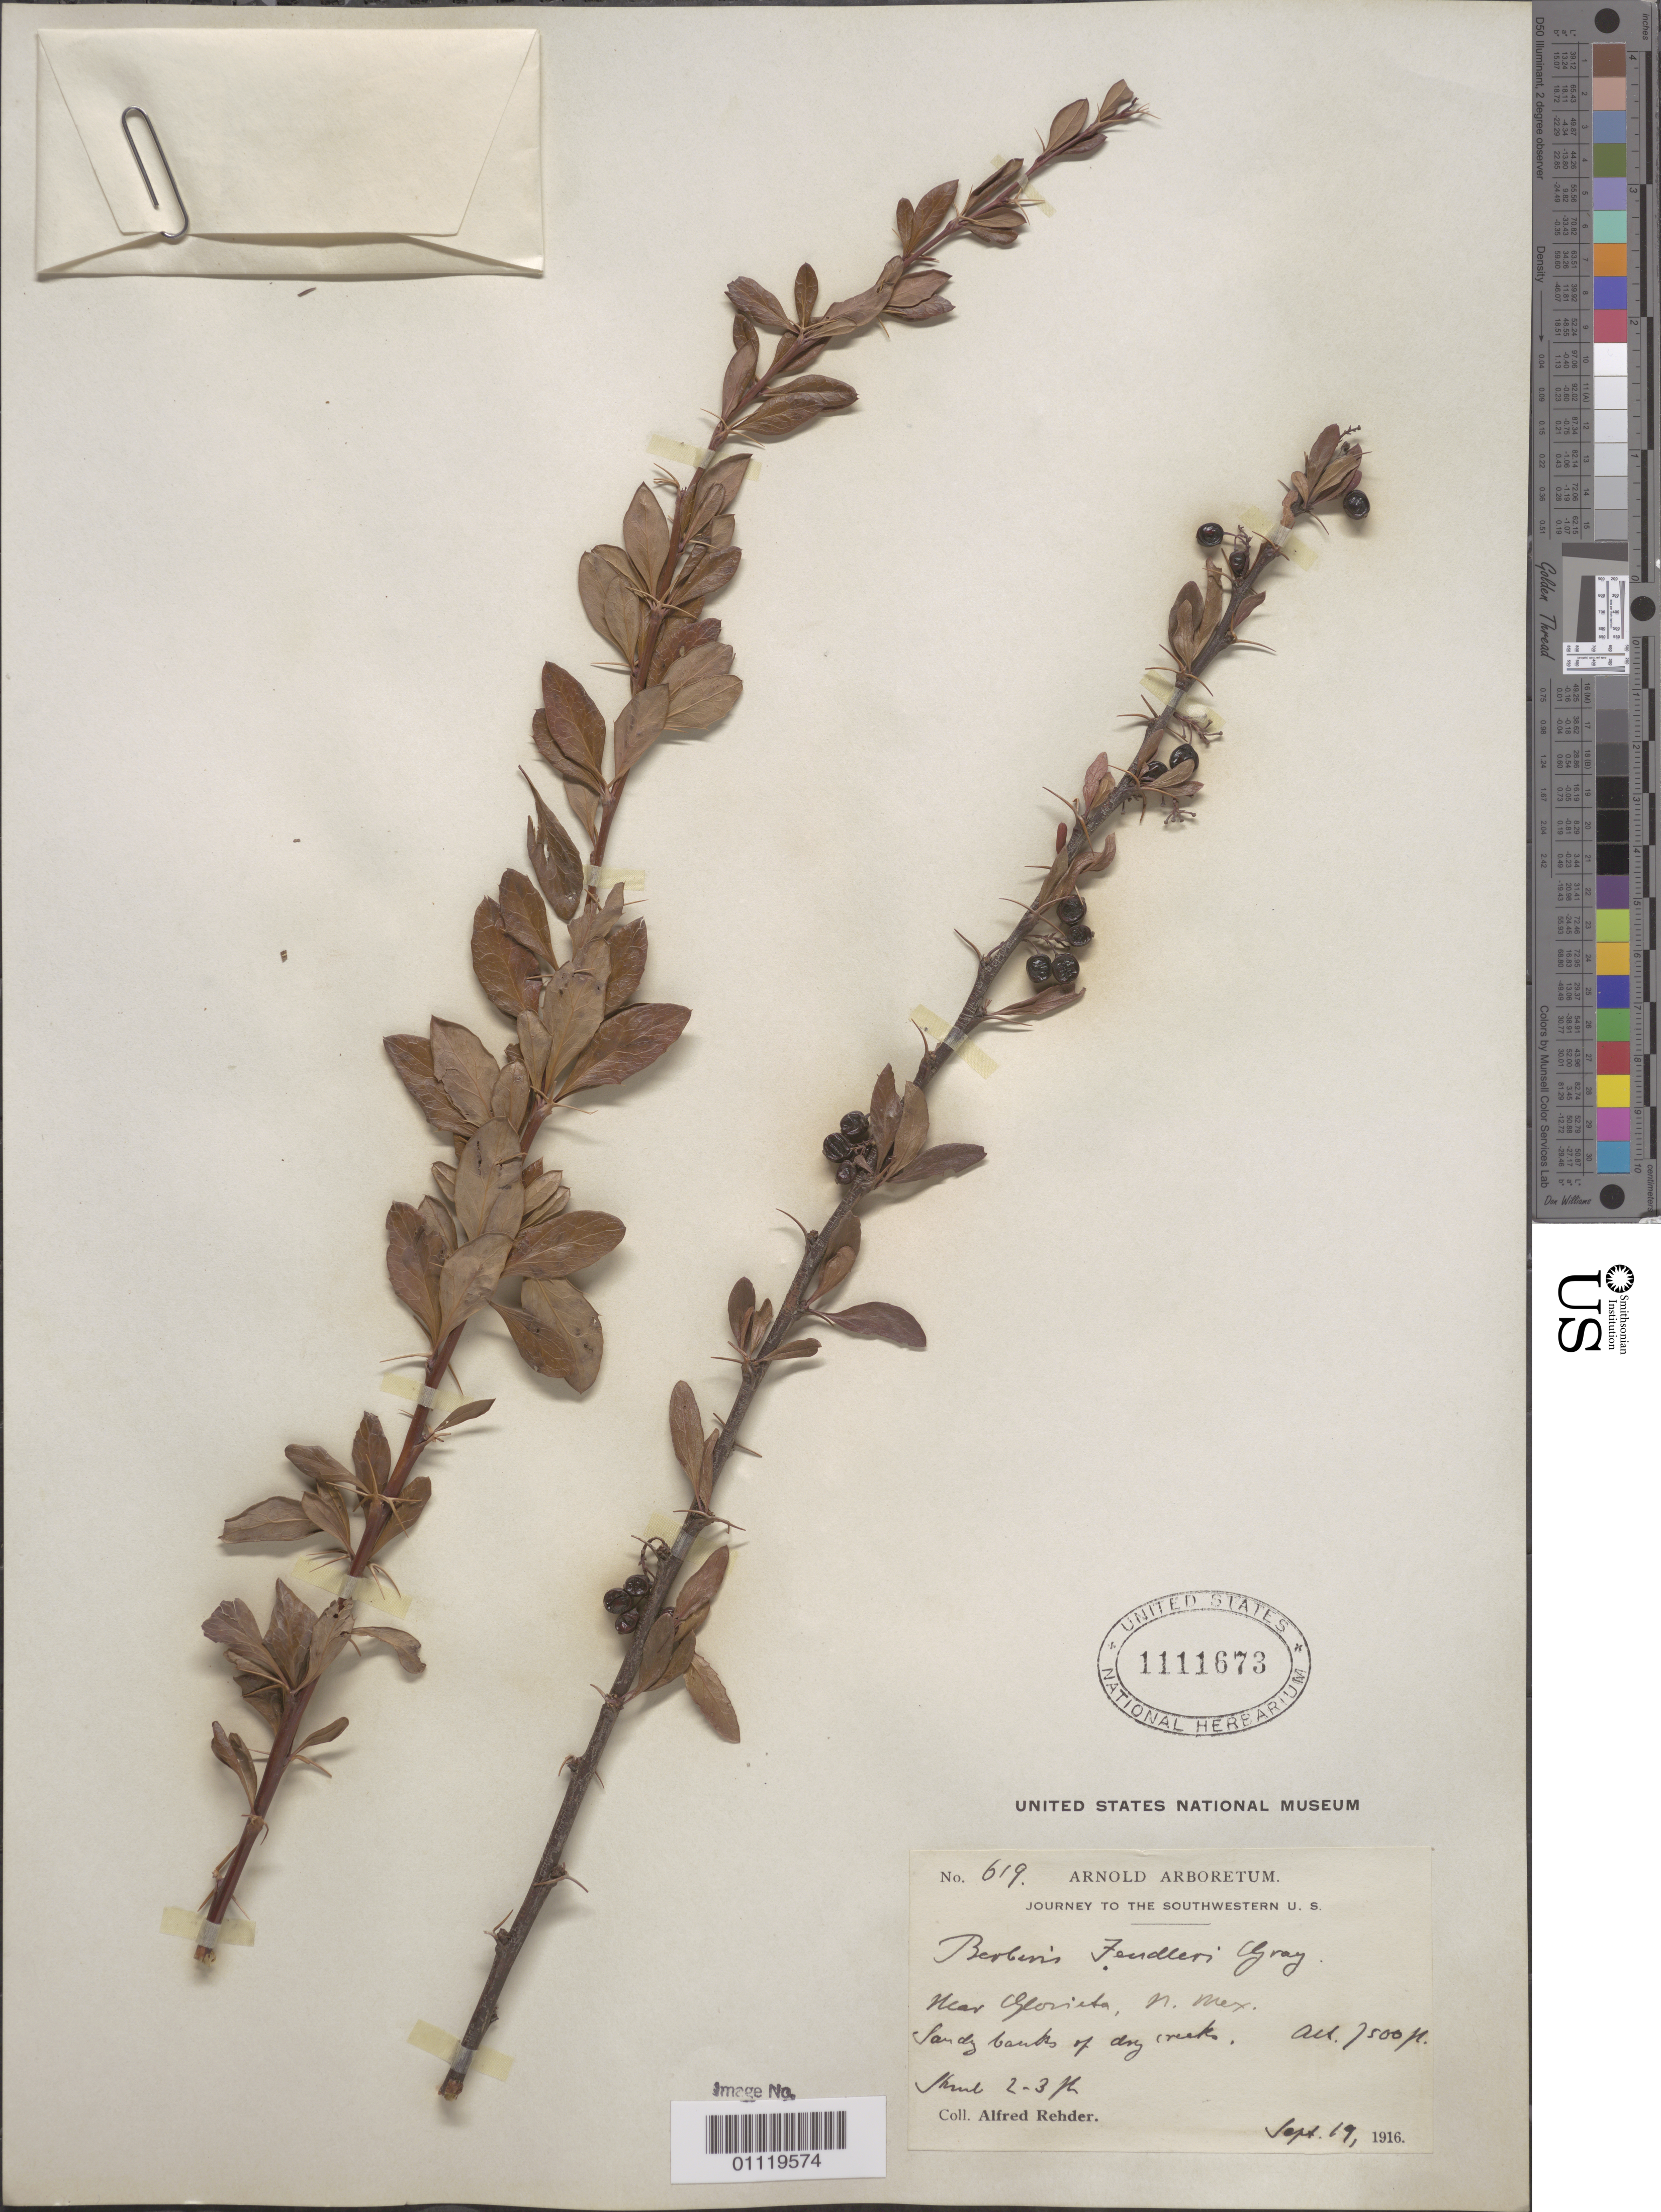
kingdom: Plantae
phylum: Tracheophyta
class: Magnoliopsida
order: Ranunculales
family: Berberidaceae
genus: Berberis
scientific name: Berberis fendleri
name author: A. Gray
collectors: A. Rehder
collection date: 1916-09-19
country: United States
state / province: New Mexico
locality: Near Florida city, sanduy banks of dry creek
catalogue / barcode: US 1111673